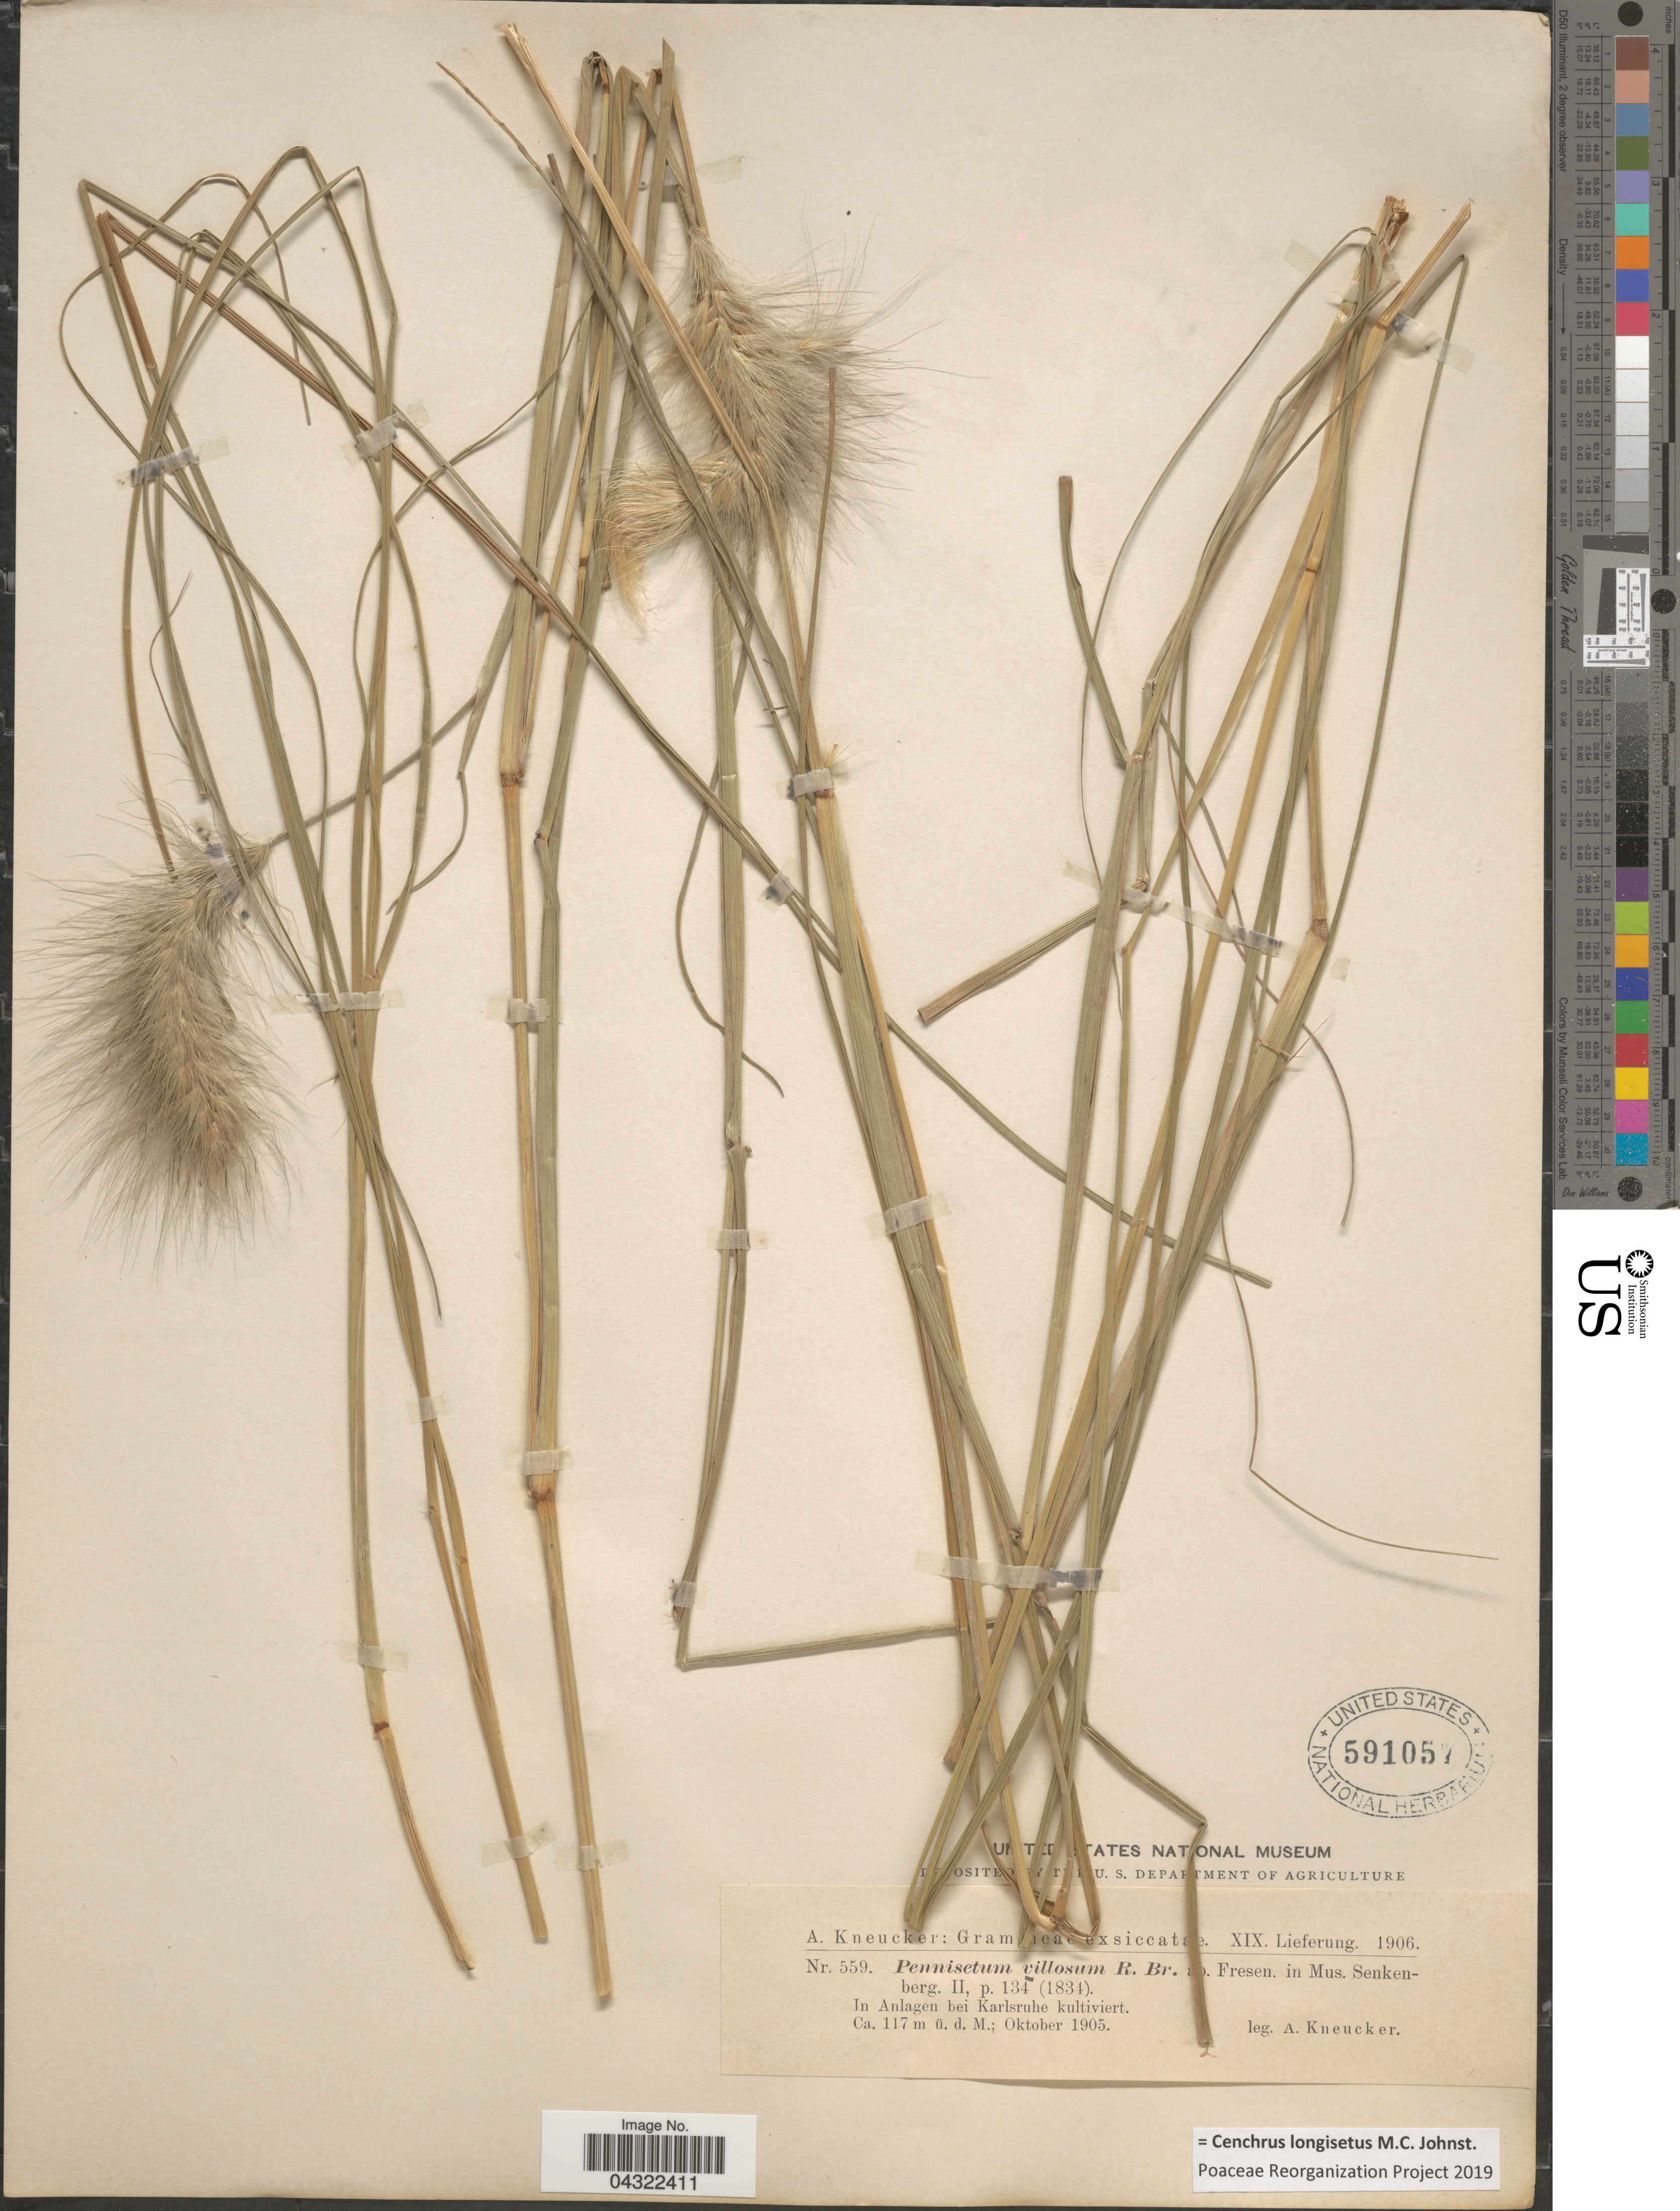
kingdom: Plantae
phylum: Tracheophyta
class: Liliopsida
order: Poales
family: Poaceae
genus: Cenchrus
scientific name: Cenchrus longisetus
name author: M.C. Johnst.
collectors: A. Kneucker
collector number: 559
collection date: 1905-10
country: Germany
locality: In Anlagen bei Karlsruhe kultiviert.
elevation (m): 117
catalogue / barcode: US 591057